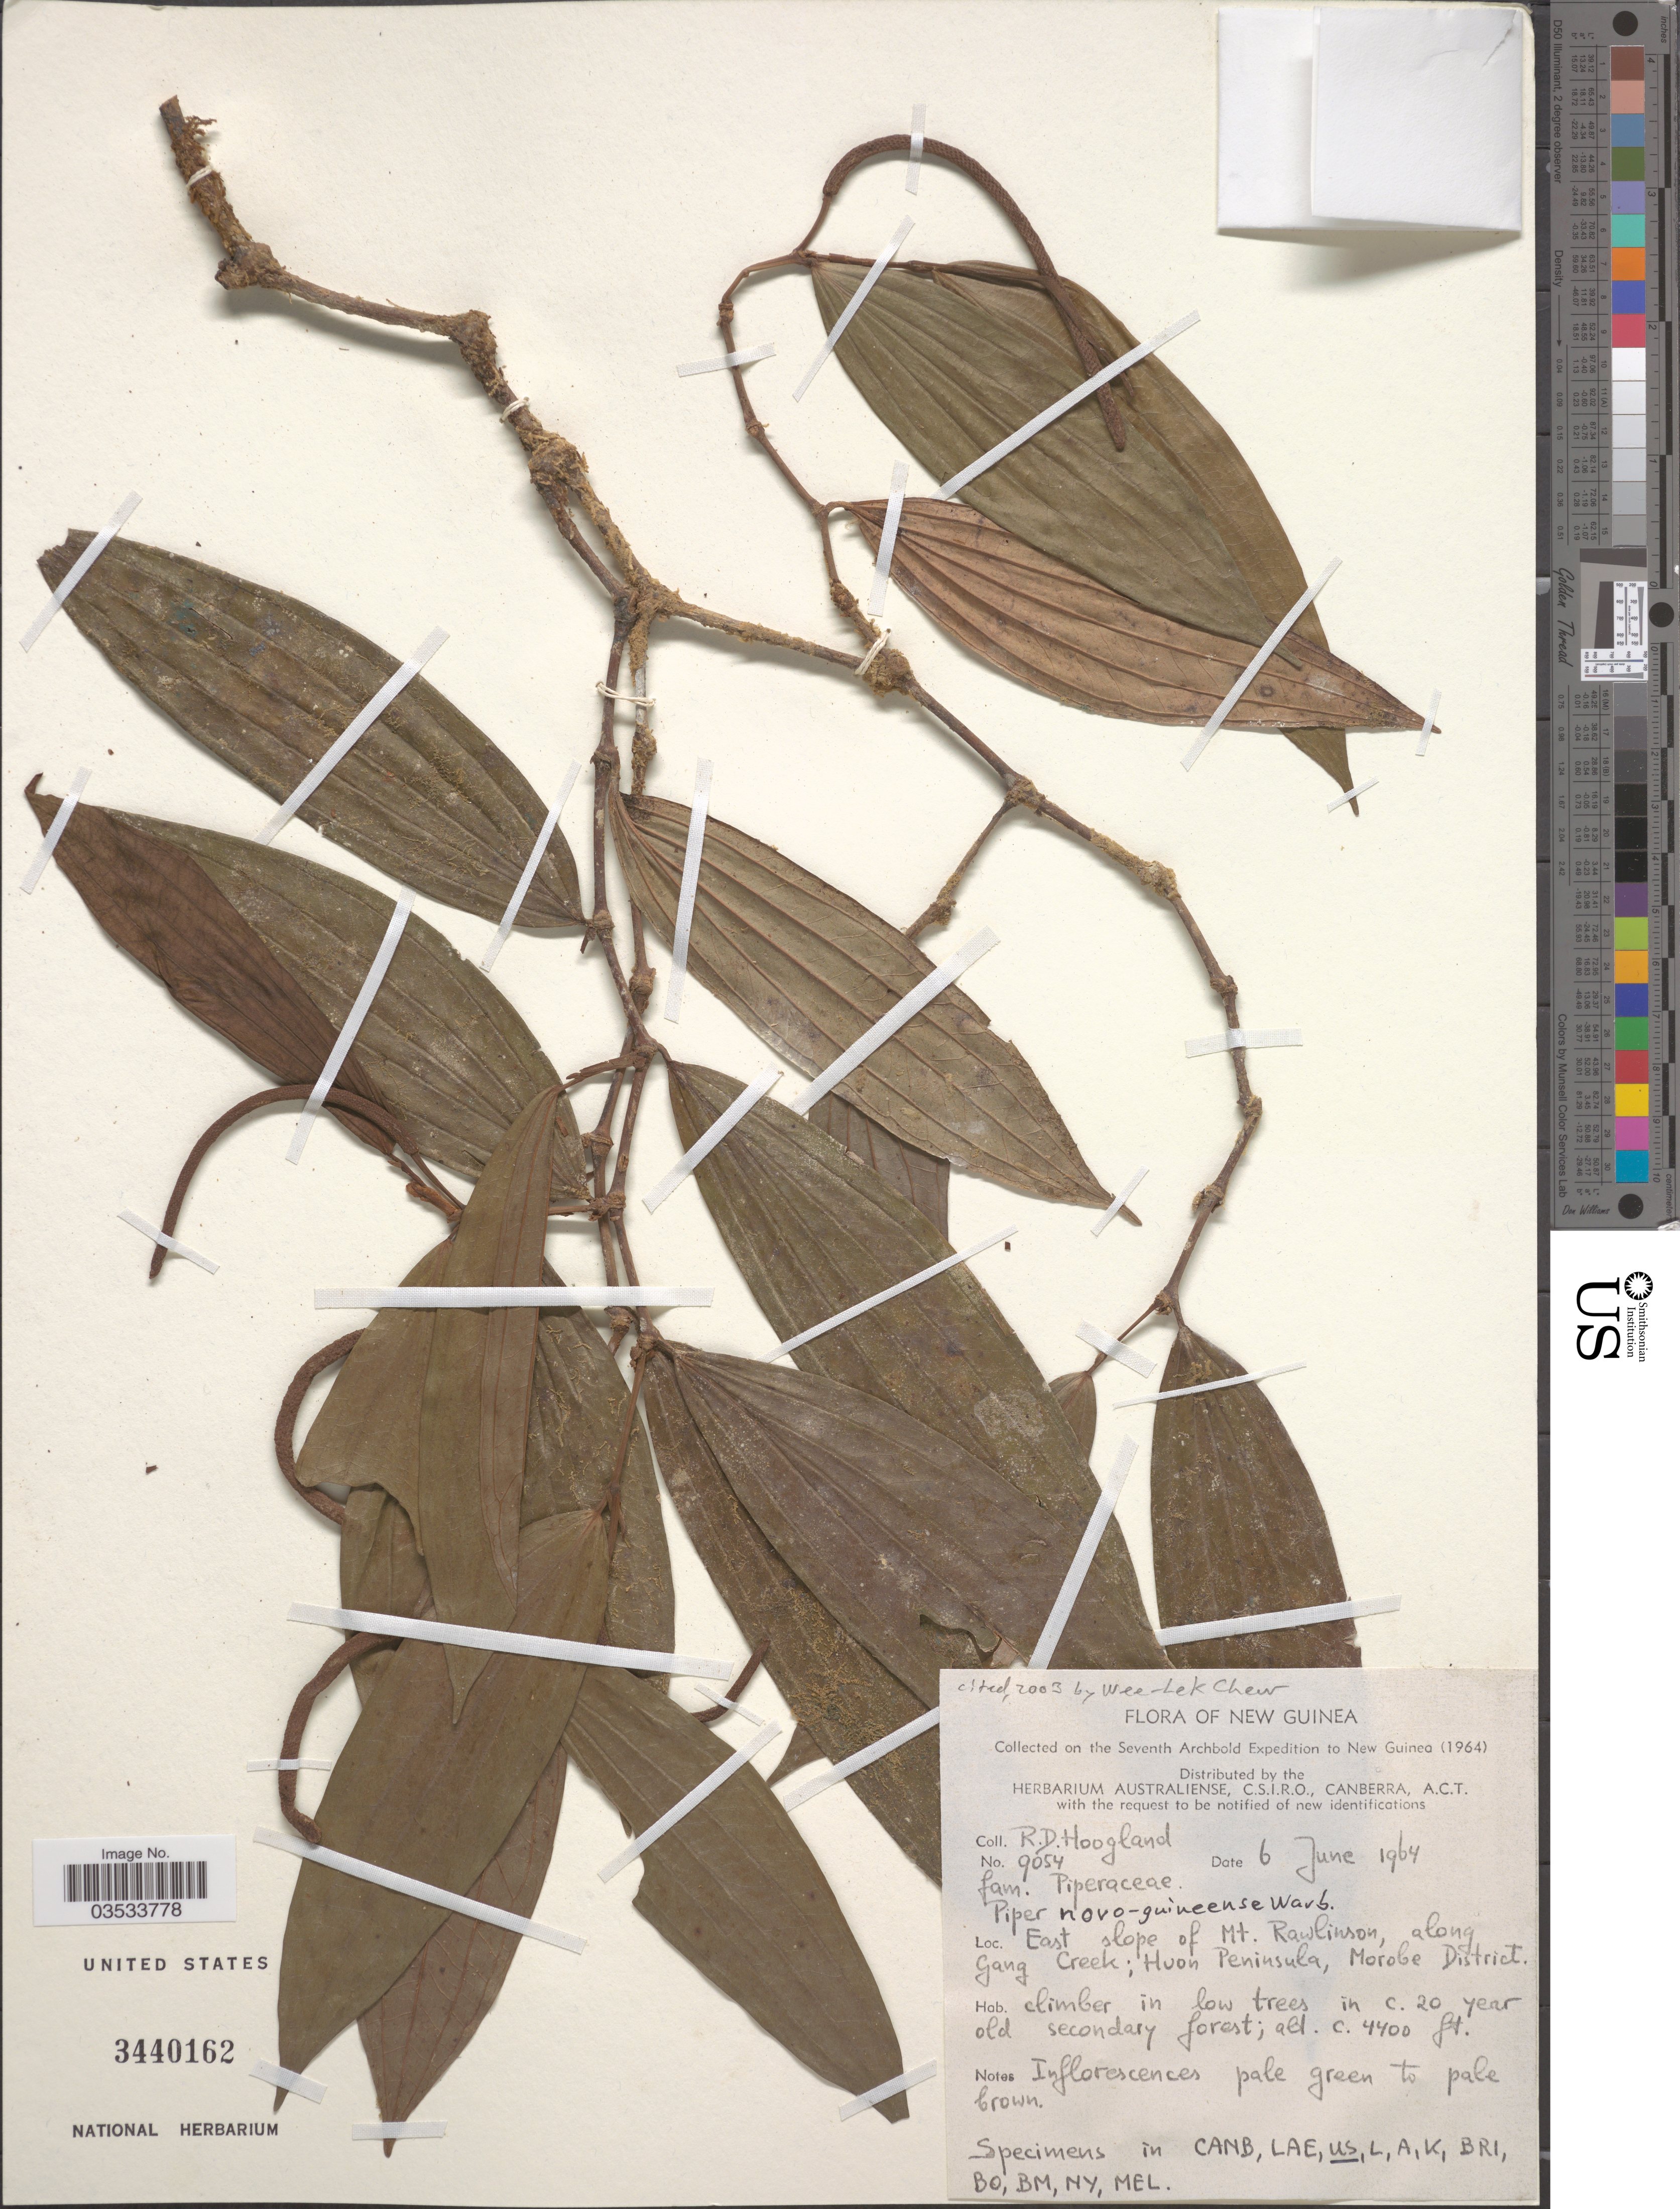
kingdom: Plantae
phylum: Tracheophyta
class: Magnoliopsida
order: Piperales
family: Piperaceae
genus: Piper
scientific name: Piper novoguineense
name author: Warb.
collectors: R. D. Hoogland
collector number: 9054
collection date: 1964-06-06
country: Papua New Guinea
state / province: Morobe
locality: New Guinea. East slope of Mt. Rawlinson, along Gang Creek; Huon Peninsula, Morobe District.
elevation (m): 1341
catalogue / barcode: US 3440162